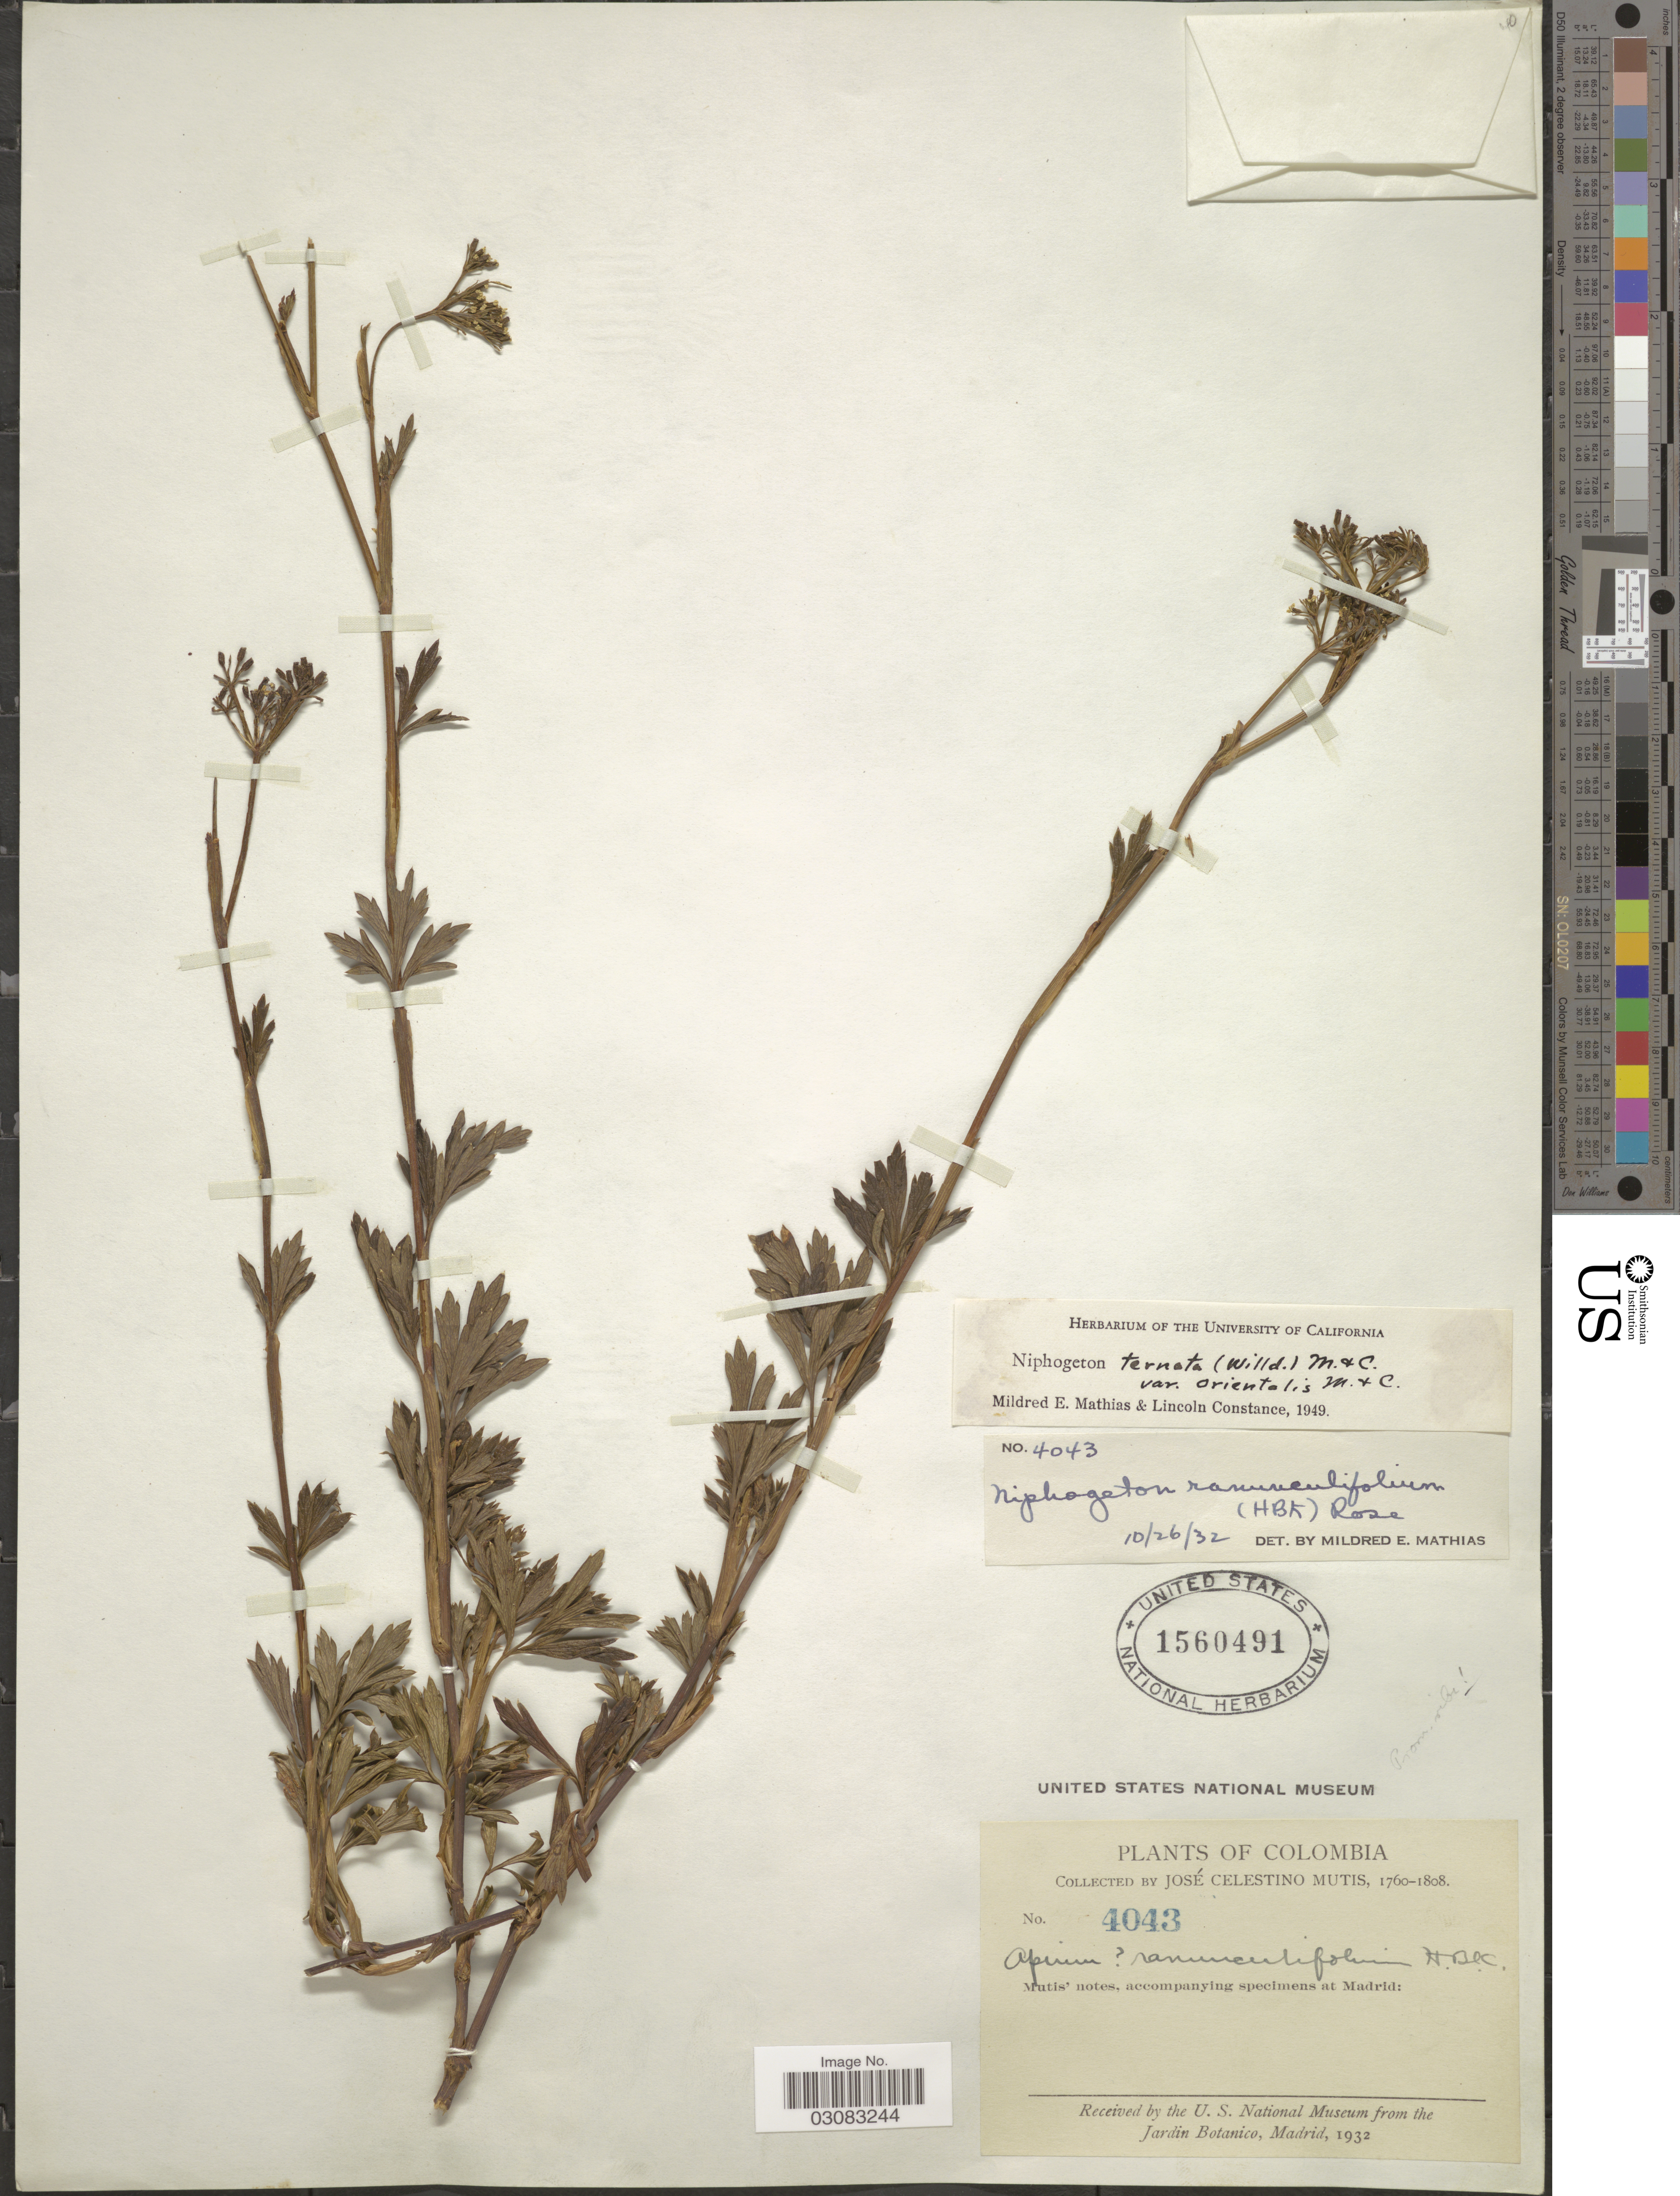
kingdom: Plantae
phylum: Tracheophyta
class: Magnoliopsida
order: Apiales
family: Apiaceae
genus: Niphogeton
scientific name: Niphogeton ternata var. orientalis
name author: Mathias & Constance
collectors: J. C. B. Mutis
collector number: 4043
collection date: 1760/1808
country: Colombia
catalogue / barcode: US 1560491